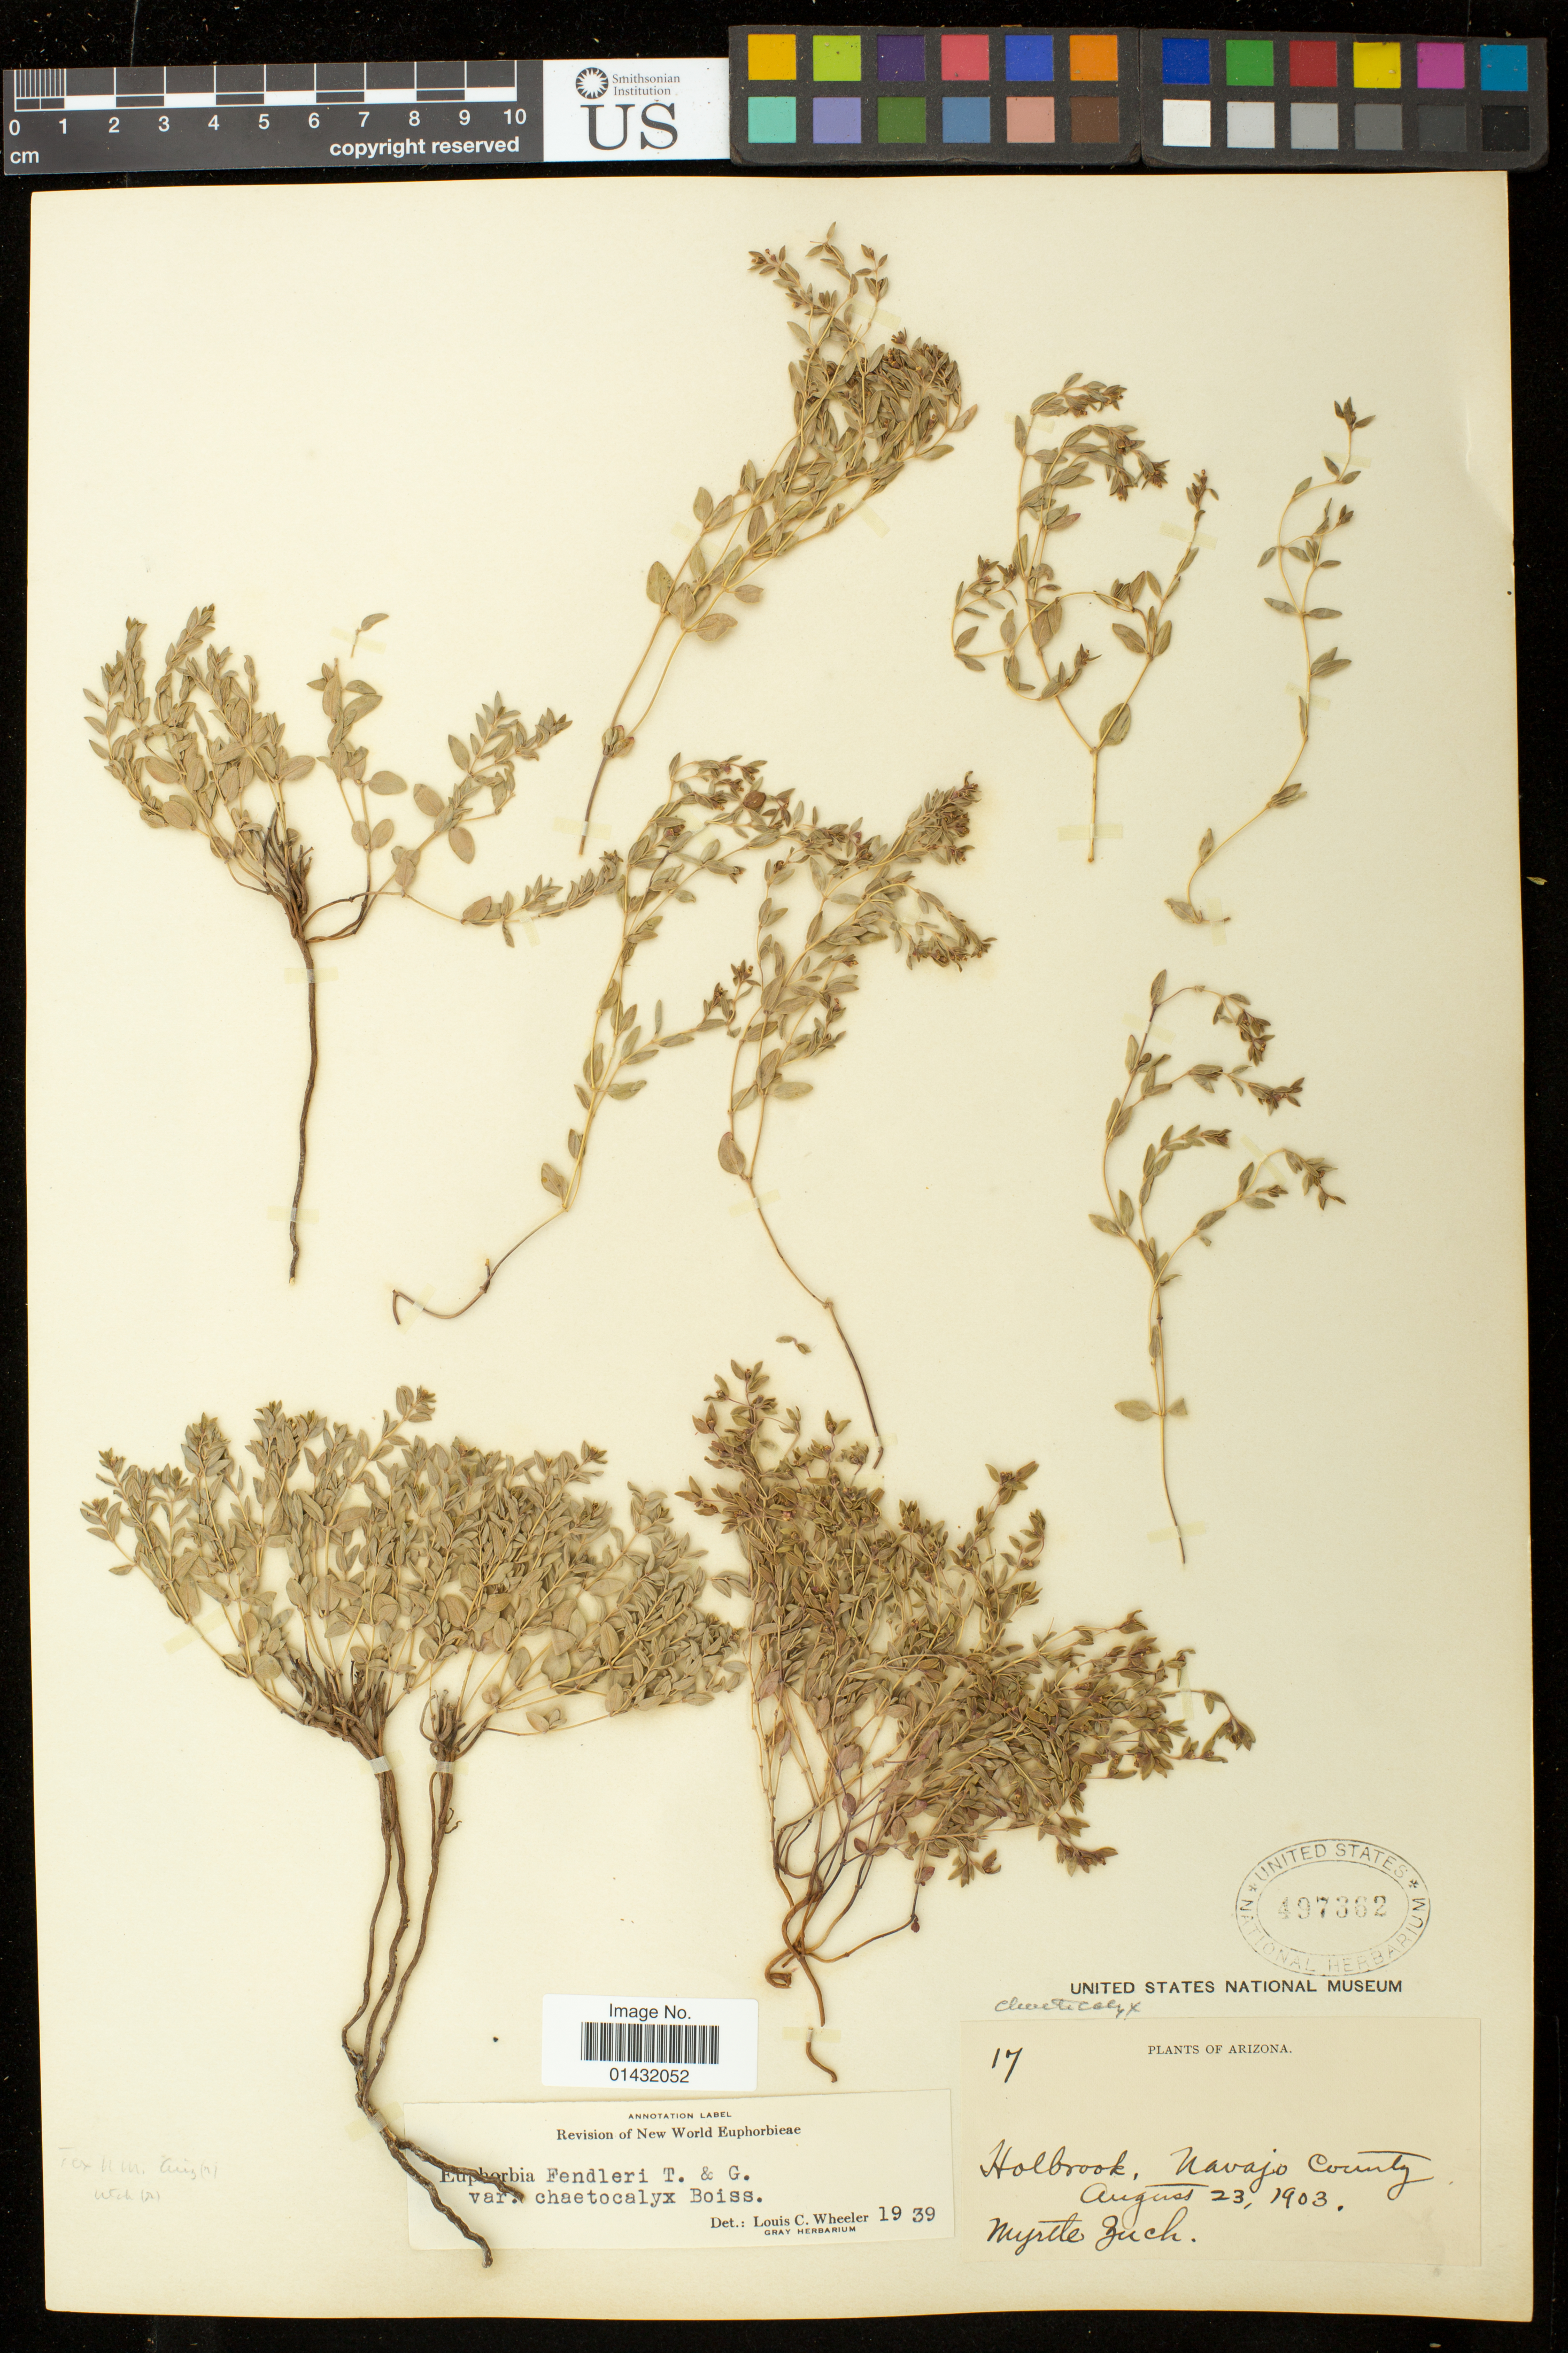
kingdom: Plantae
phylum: Tracheophyta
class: Magnoliopsida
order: Malpighiales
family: Euphorbiaceae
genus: Euphorbia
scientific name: Euphorbia chaetocalyx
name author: Tidestr.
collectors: M. Zuck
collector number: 17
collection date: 1903-08-23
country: United States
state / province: Arizona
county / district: Navajo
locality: Holbrook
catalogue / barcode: US 497362